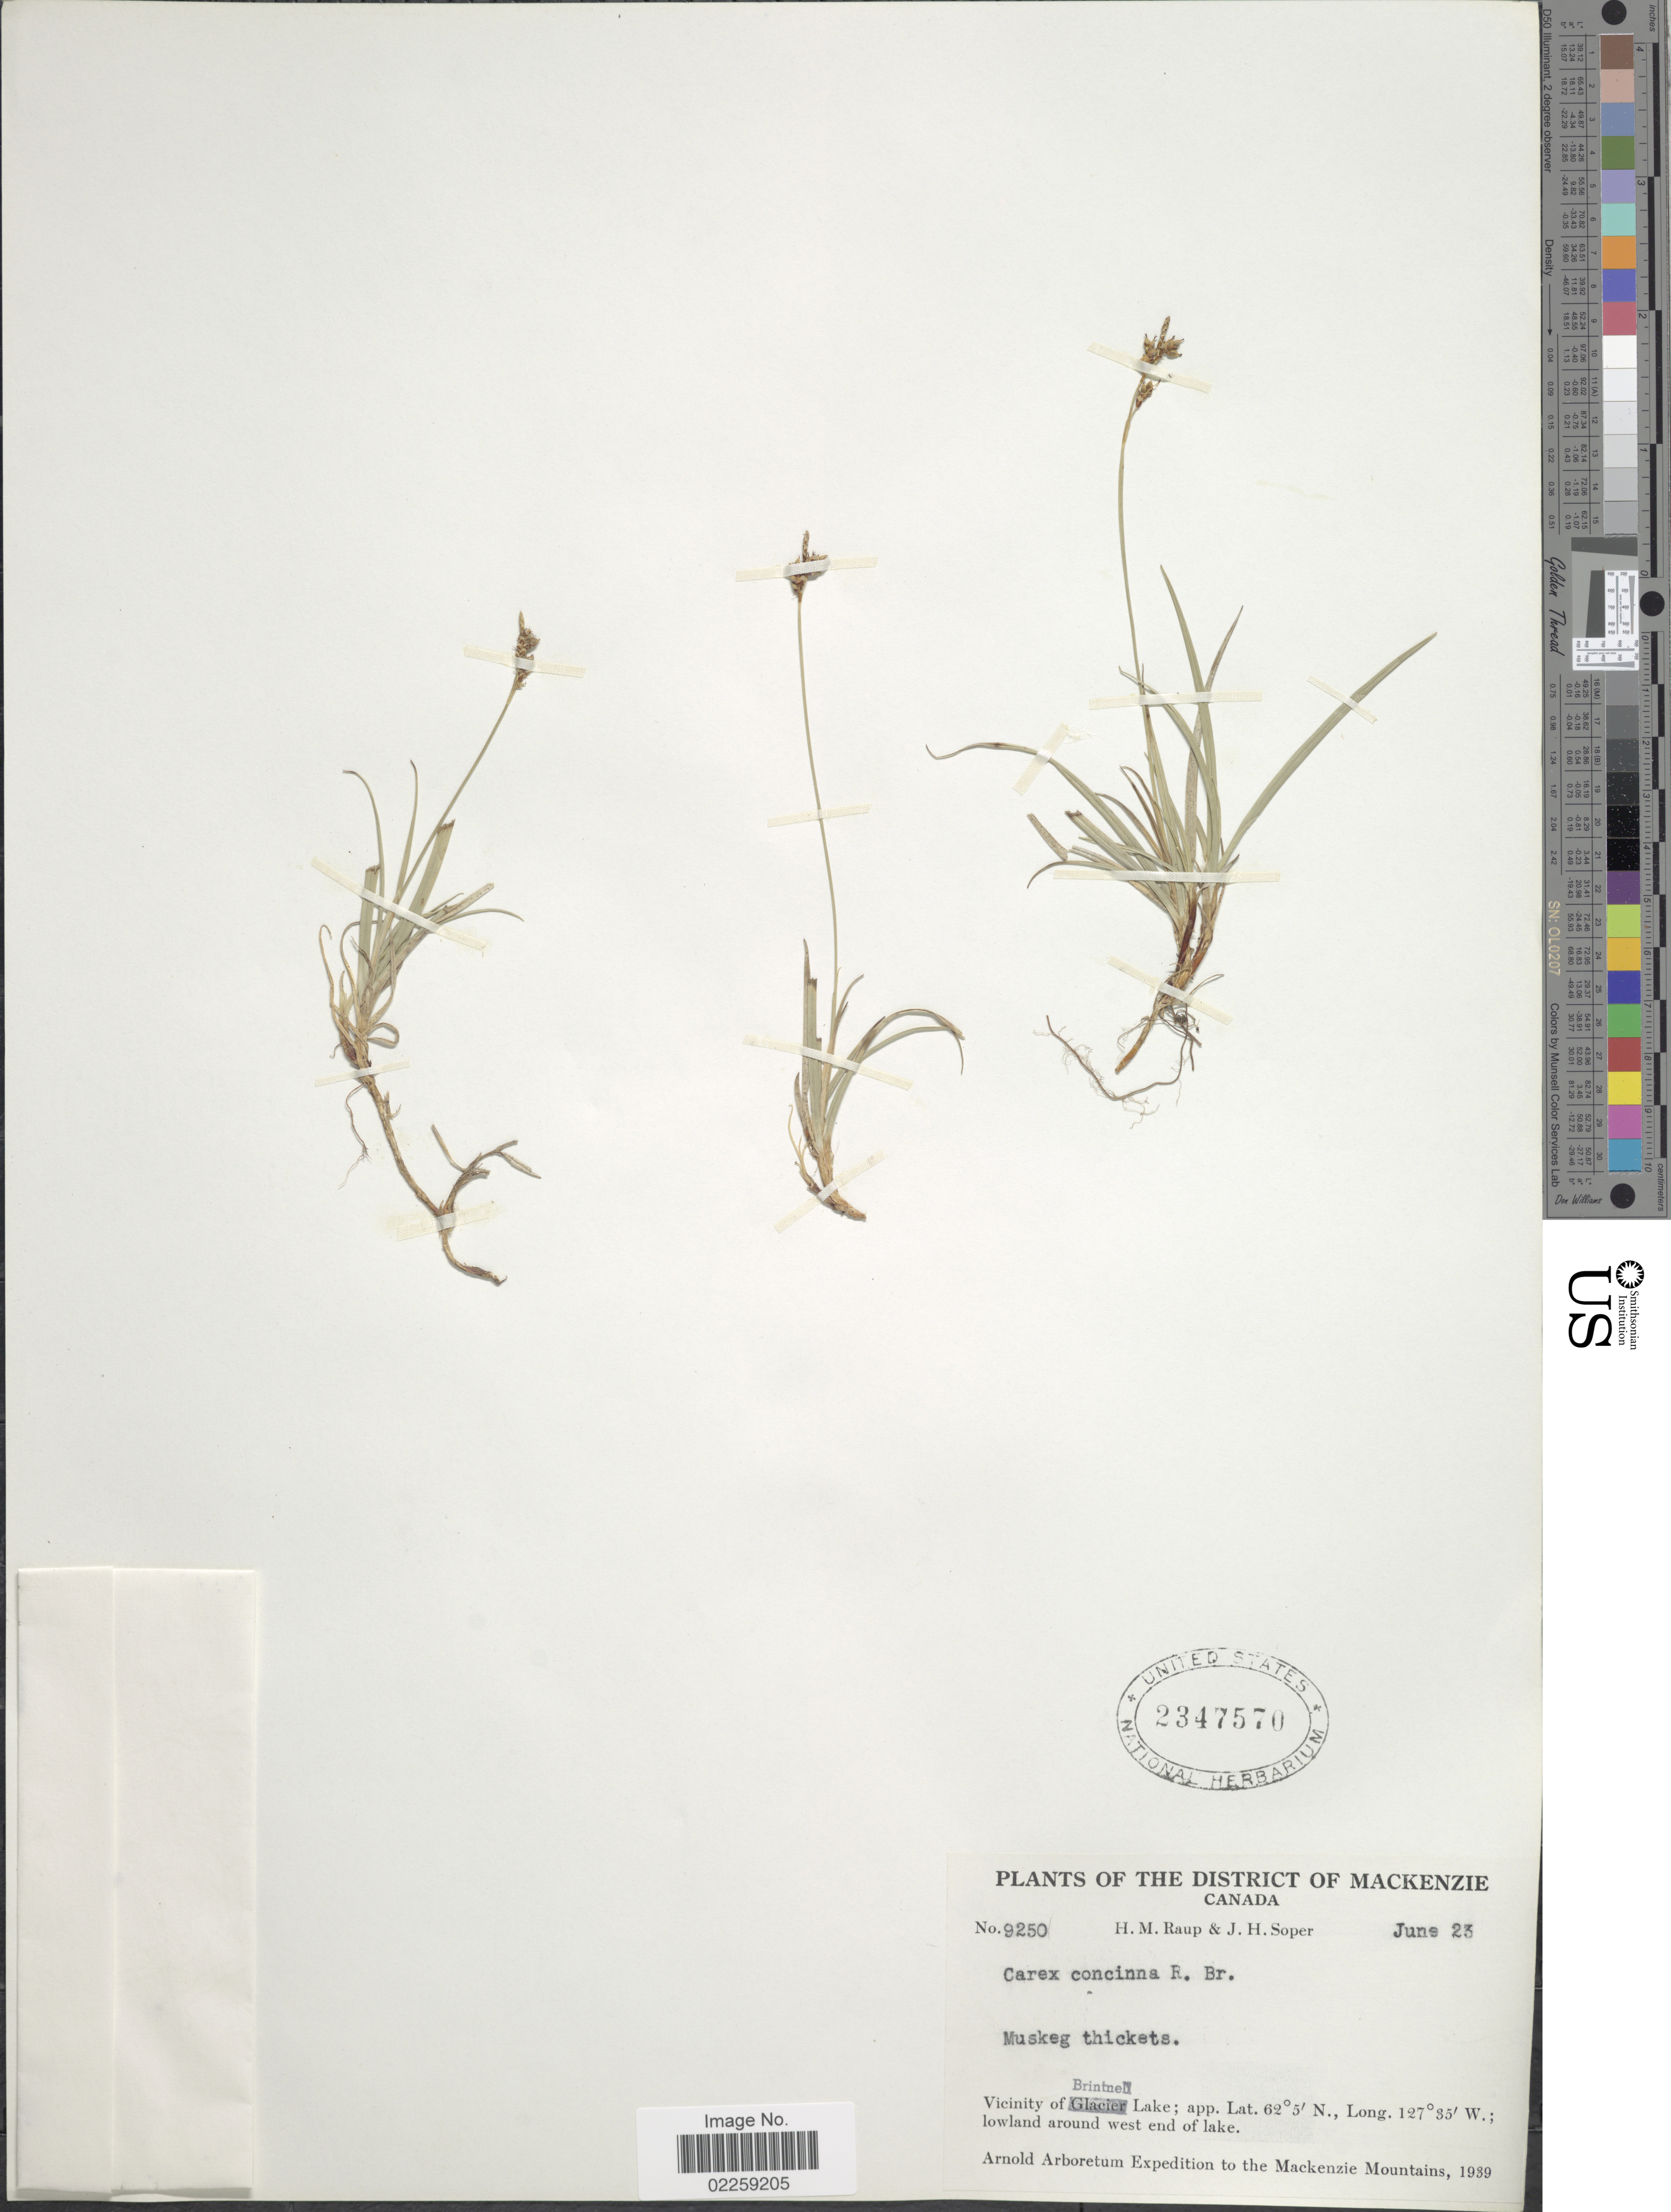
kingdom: Plantae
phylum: Tracheophyta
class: Liliopsida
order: Poales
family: Cyperaceae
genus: Carex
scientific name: Carex concinna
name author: R. Br.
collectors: H. Raup & J. H. Soper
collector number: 9250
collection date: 1939-06-23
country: Canada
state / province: British Columbia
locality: District of MacKenzie. Muskeg thickets. Vicinity of Brintell Lake; lowland around west end of lake.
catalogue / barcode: US 2347570